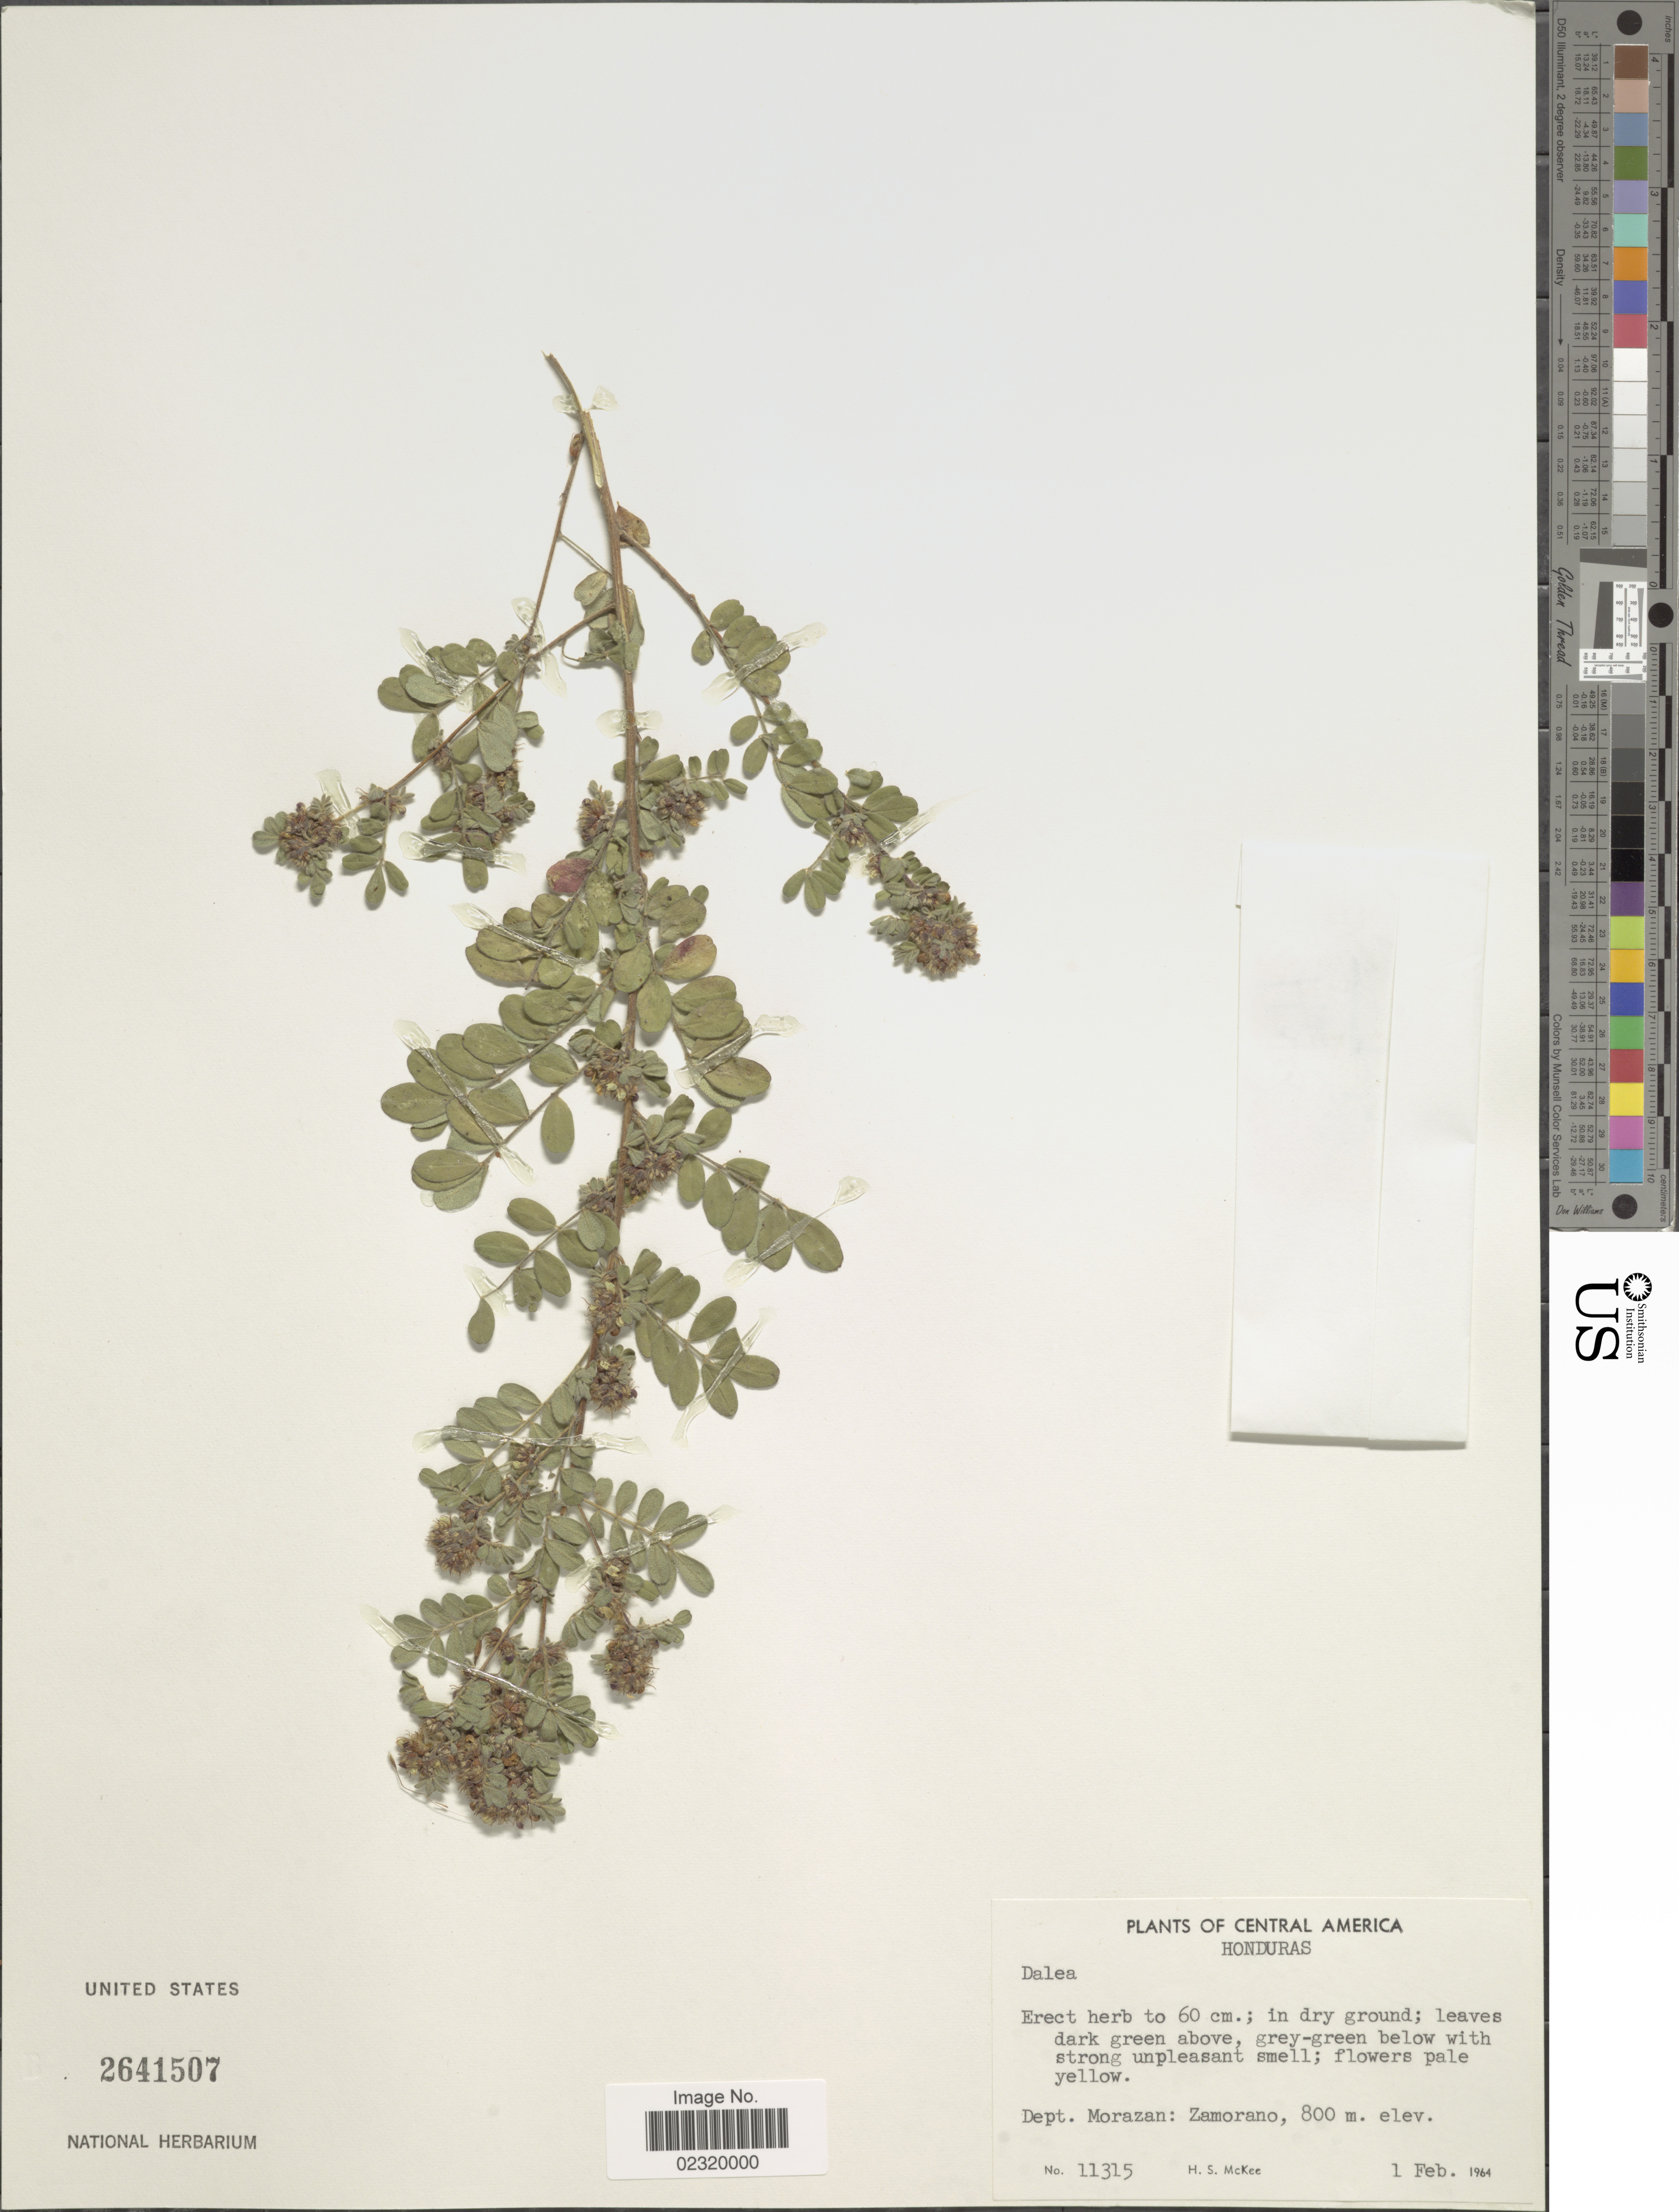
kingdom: Plantae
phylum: Tracheophyta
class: Magnoliopsida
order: Fabales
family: Fabaceae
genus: Dalea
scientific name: Dalea scandens var. vulneraria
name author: (Oerst.) Barneby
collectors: H. S. McKee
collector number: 11315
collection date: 1964-02-01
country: Honduras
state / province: Fco. Morazán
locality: Dept. Morazan: Zamorano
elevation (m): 800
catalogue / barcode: US 2641507